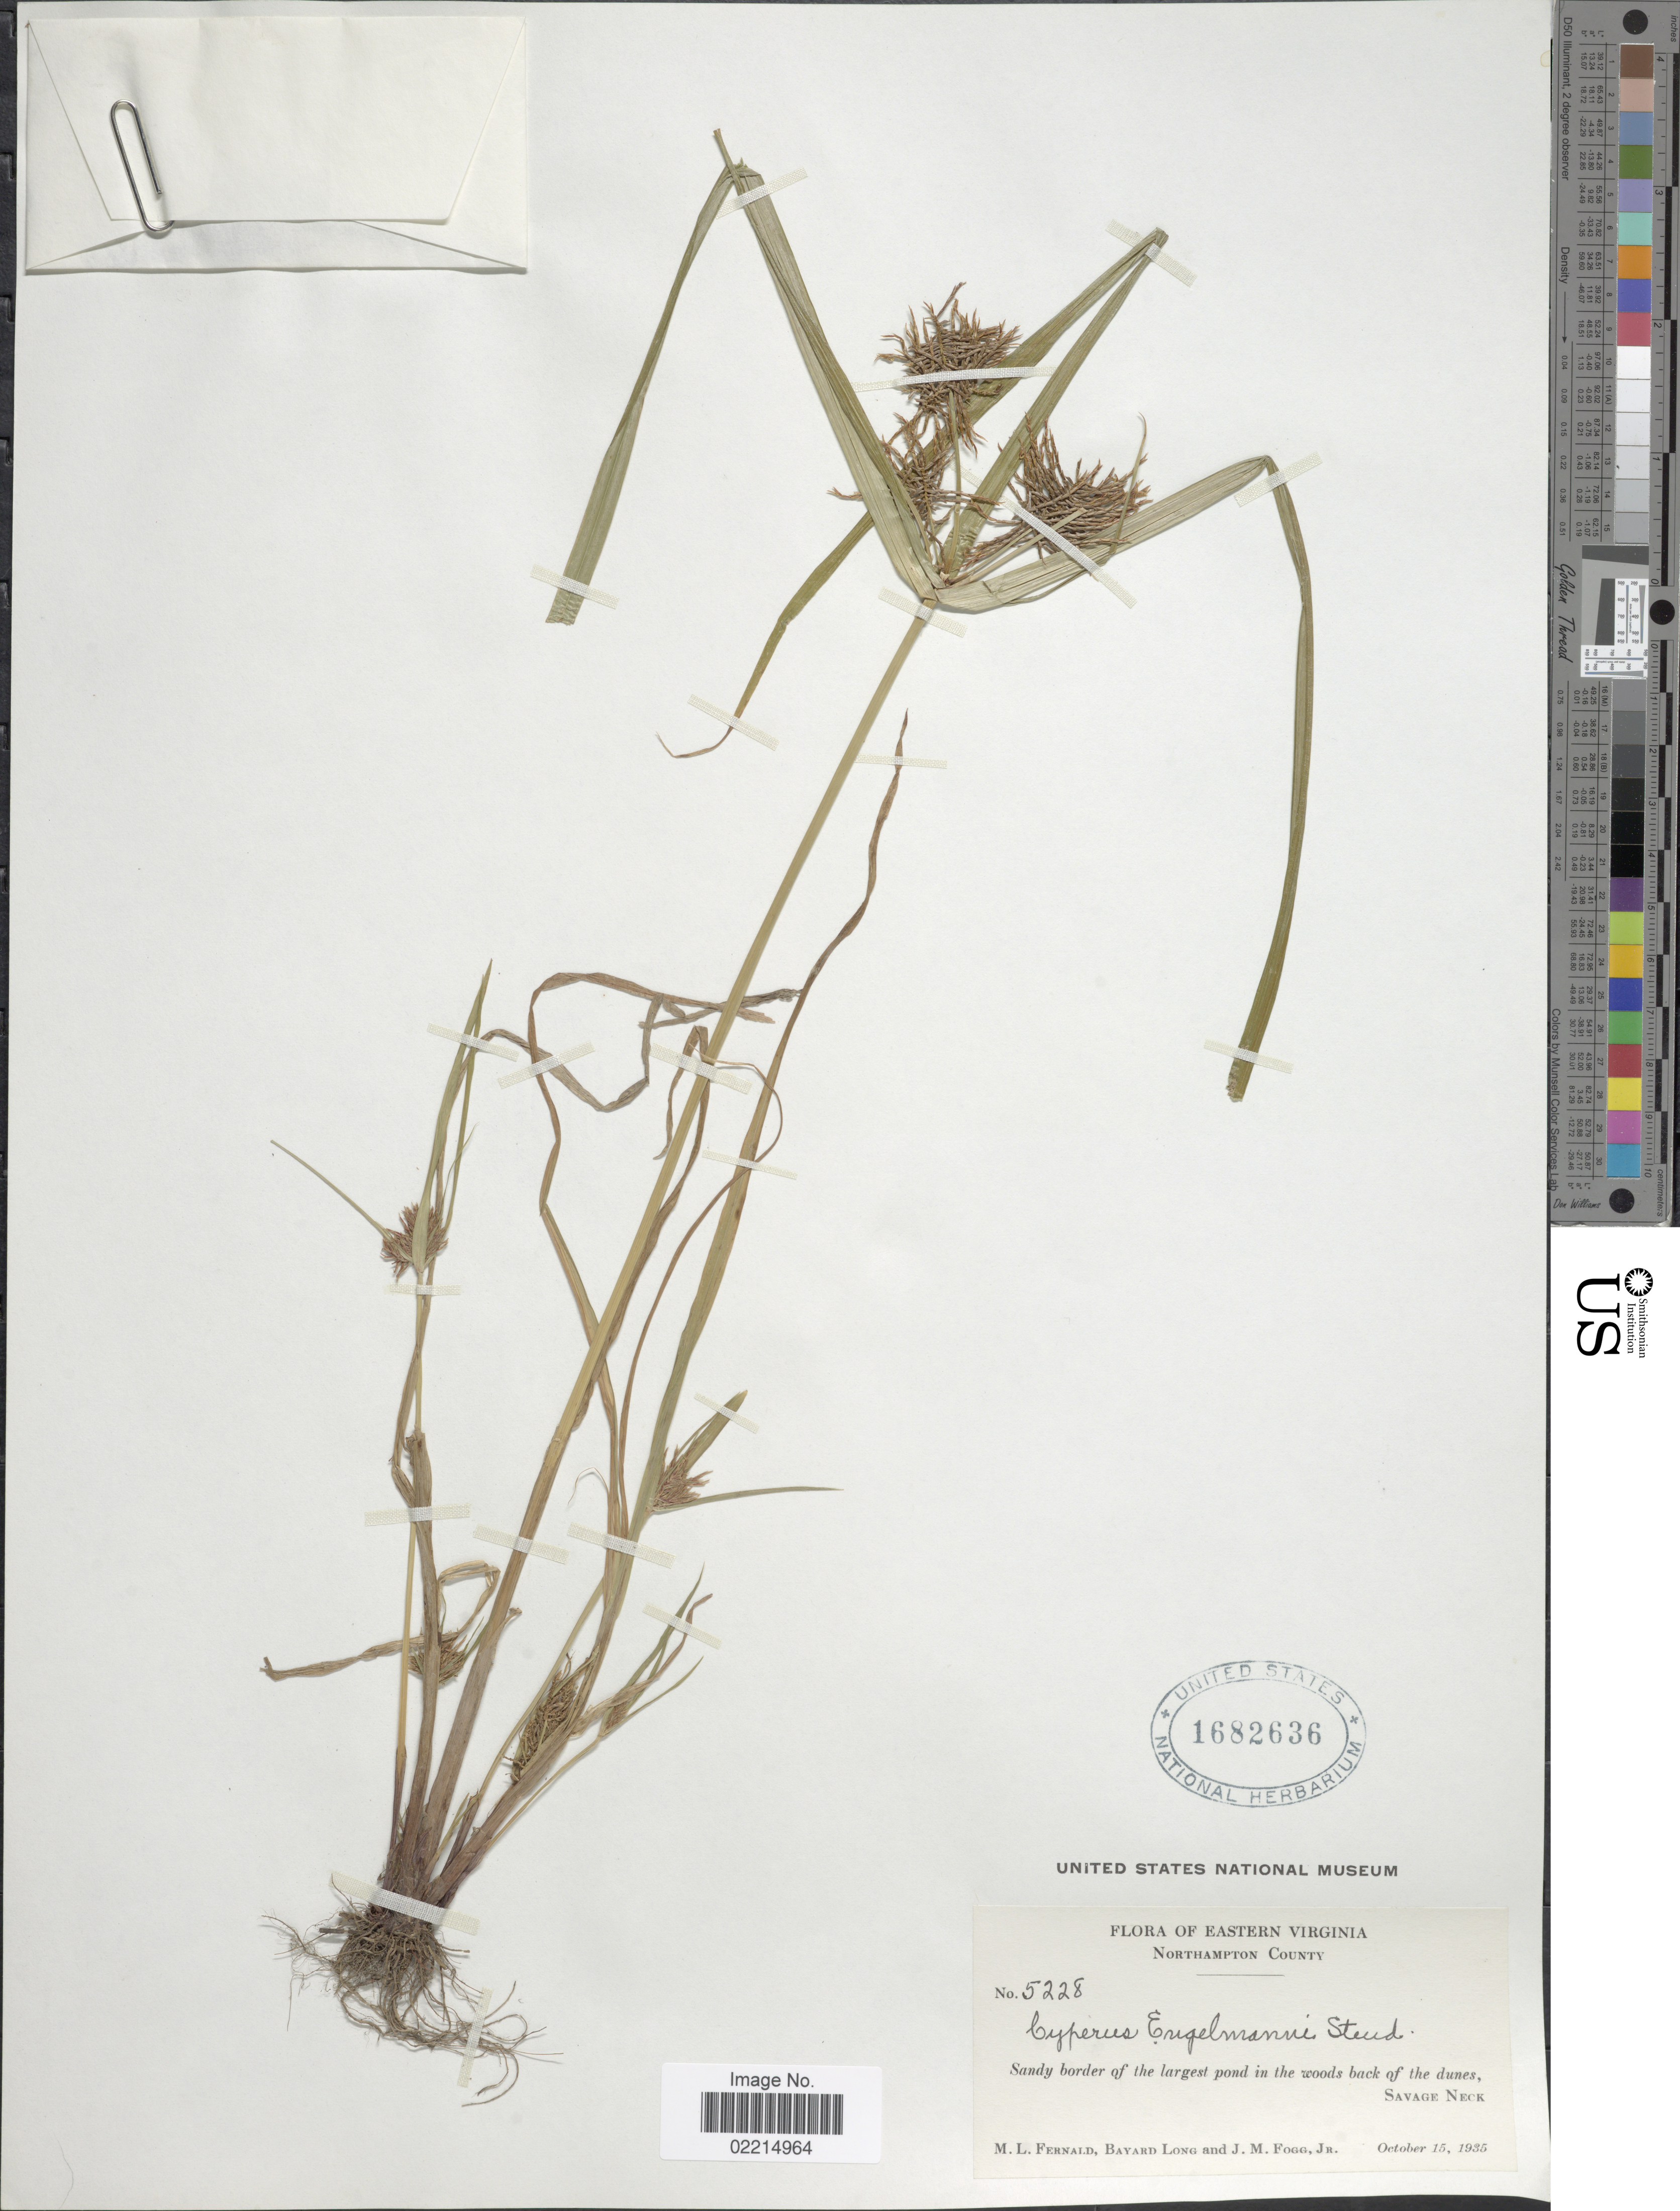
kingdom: Plantae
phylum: Tracheophyta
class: Liliopsida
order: Poales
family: Cyperaceae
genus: Cyperus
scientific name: Cyperus engelmannii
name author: Steud.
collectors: M. L. Fernald, B. Long & J. Fogg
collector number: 5228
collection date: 1935-10-15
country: United States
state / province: Virginia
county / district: Northampton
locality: Eastern Virginia, sandy border of the largest pool in the woods back of the dunes, Savage Neck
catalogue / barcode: US 1682636